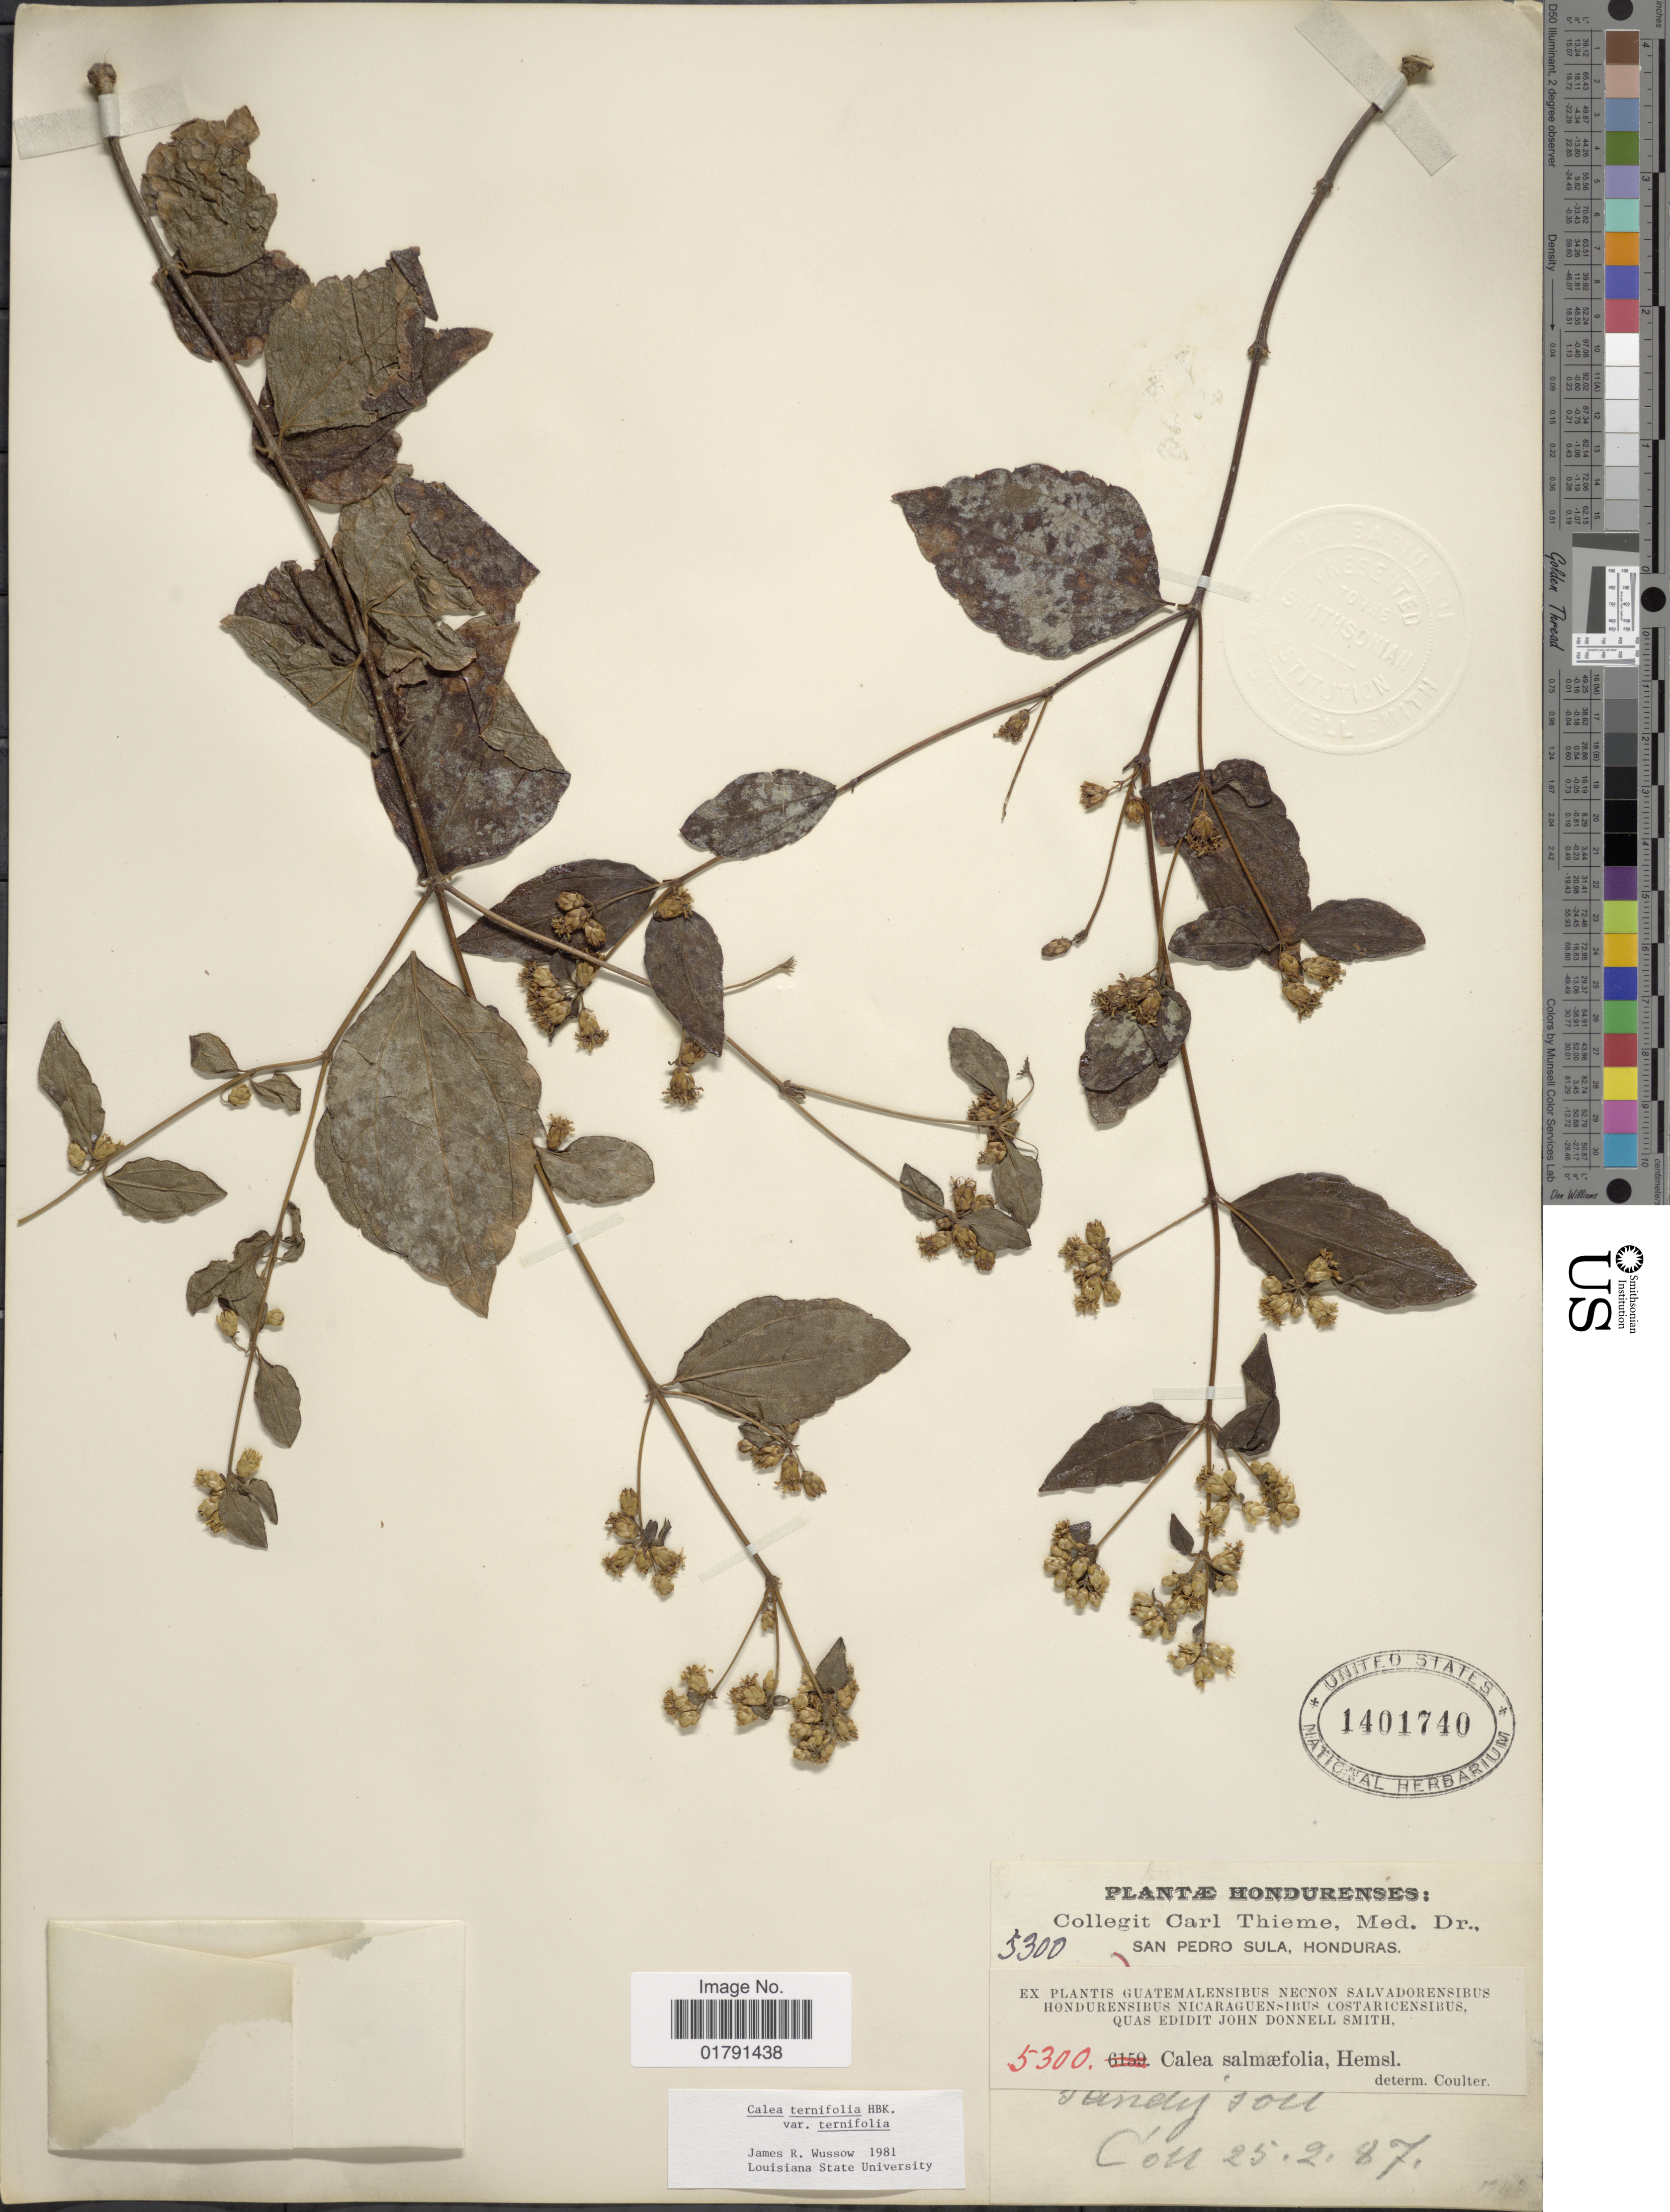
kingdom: Plantae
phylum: Tracheophyta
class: Magnoliopsida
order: Asterales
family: Asteraceae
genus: Calea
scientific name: Calea ternifolia var. ternifolia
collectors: C. Thieme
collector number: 5300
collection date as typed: Transcribed d/m/y: 25/2/87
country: Honduras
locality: San Pedro Sula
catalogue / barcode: US 1401740